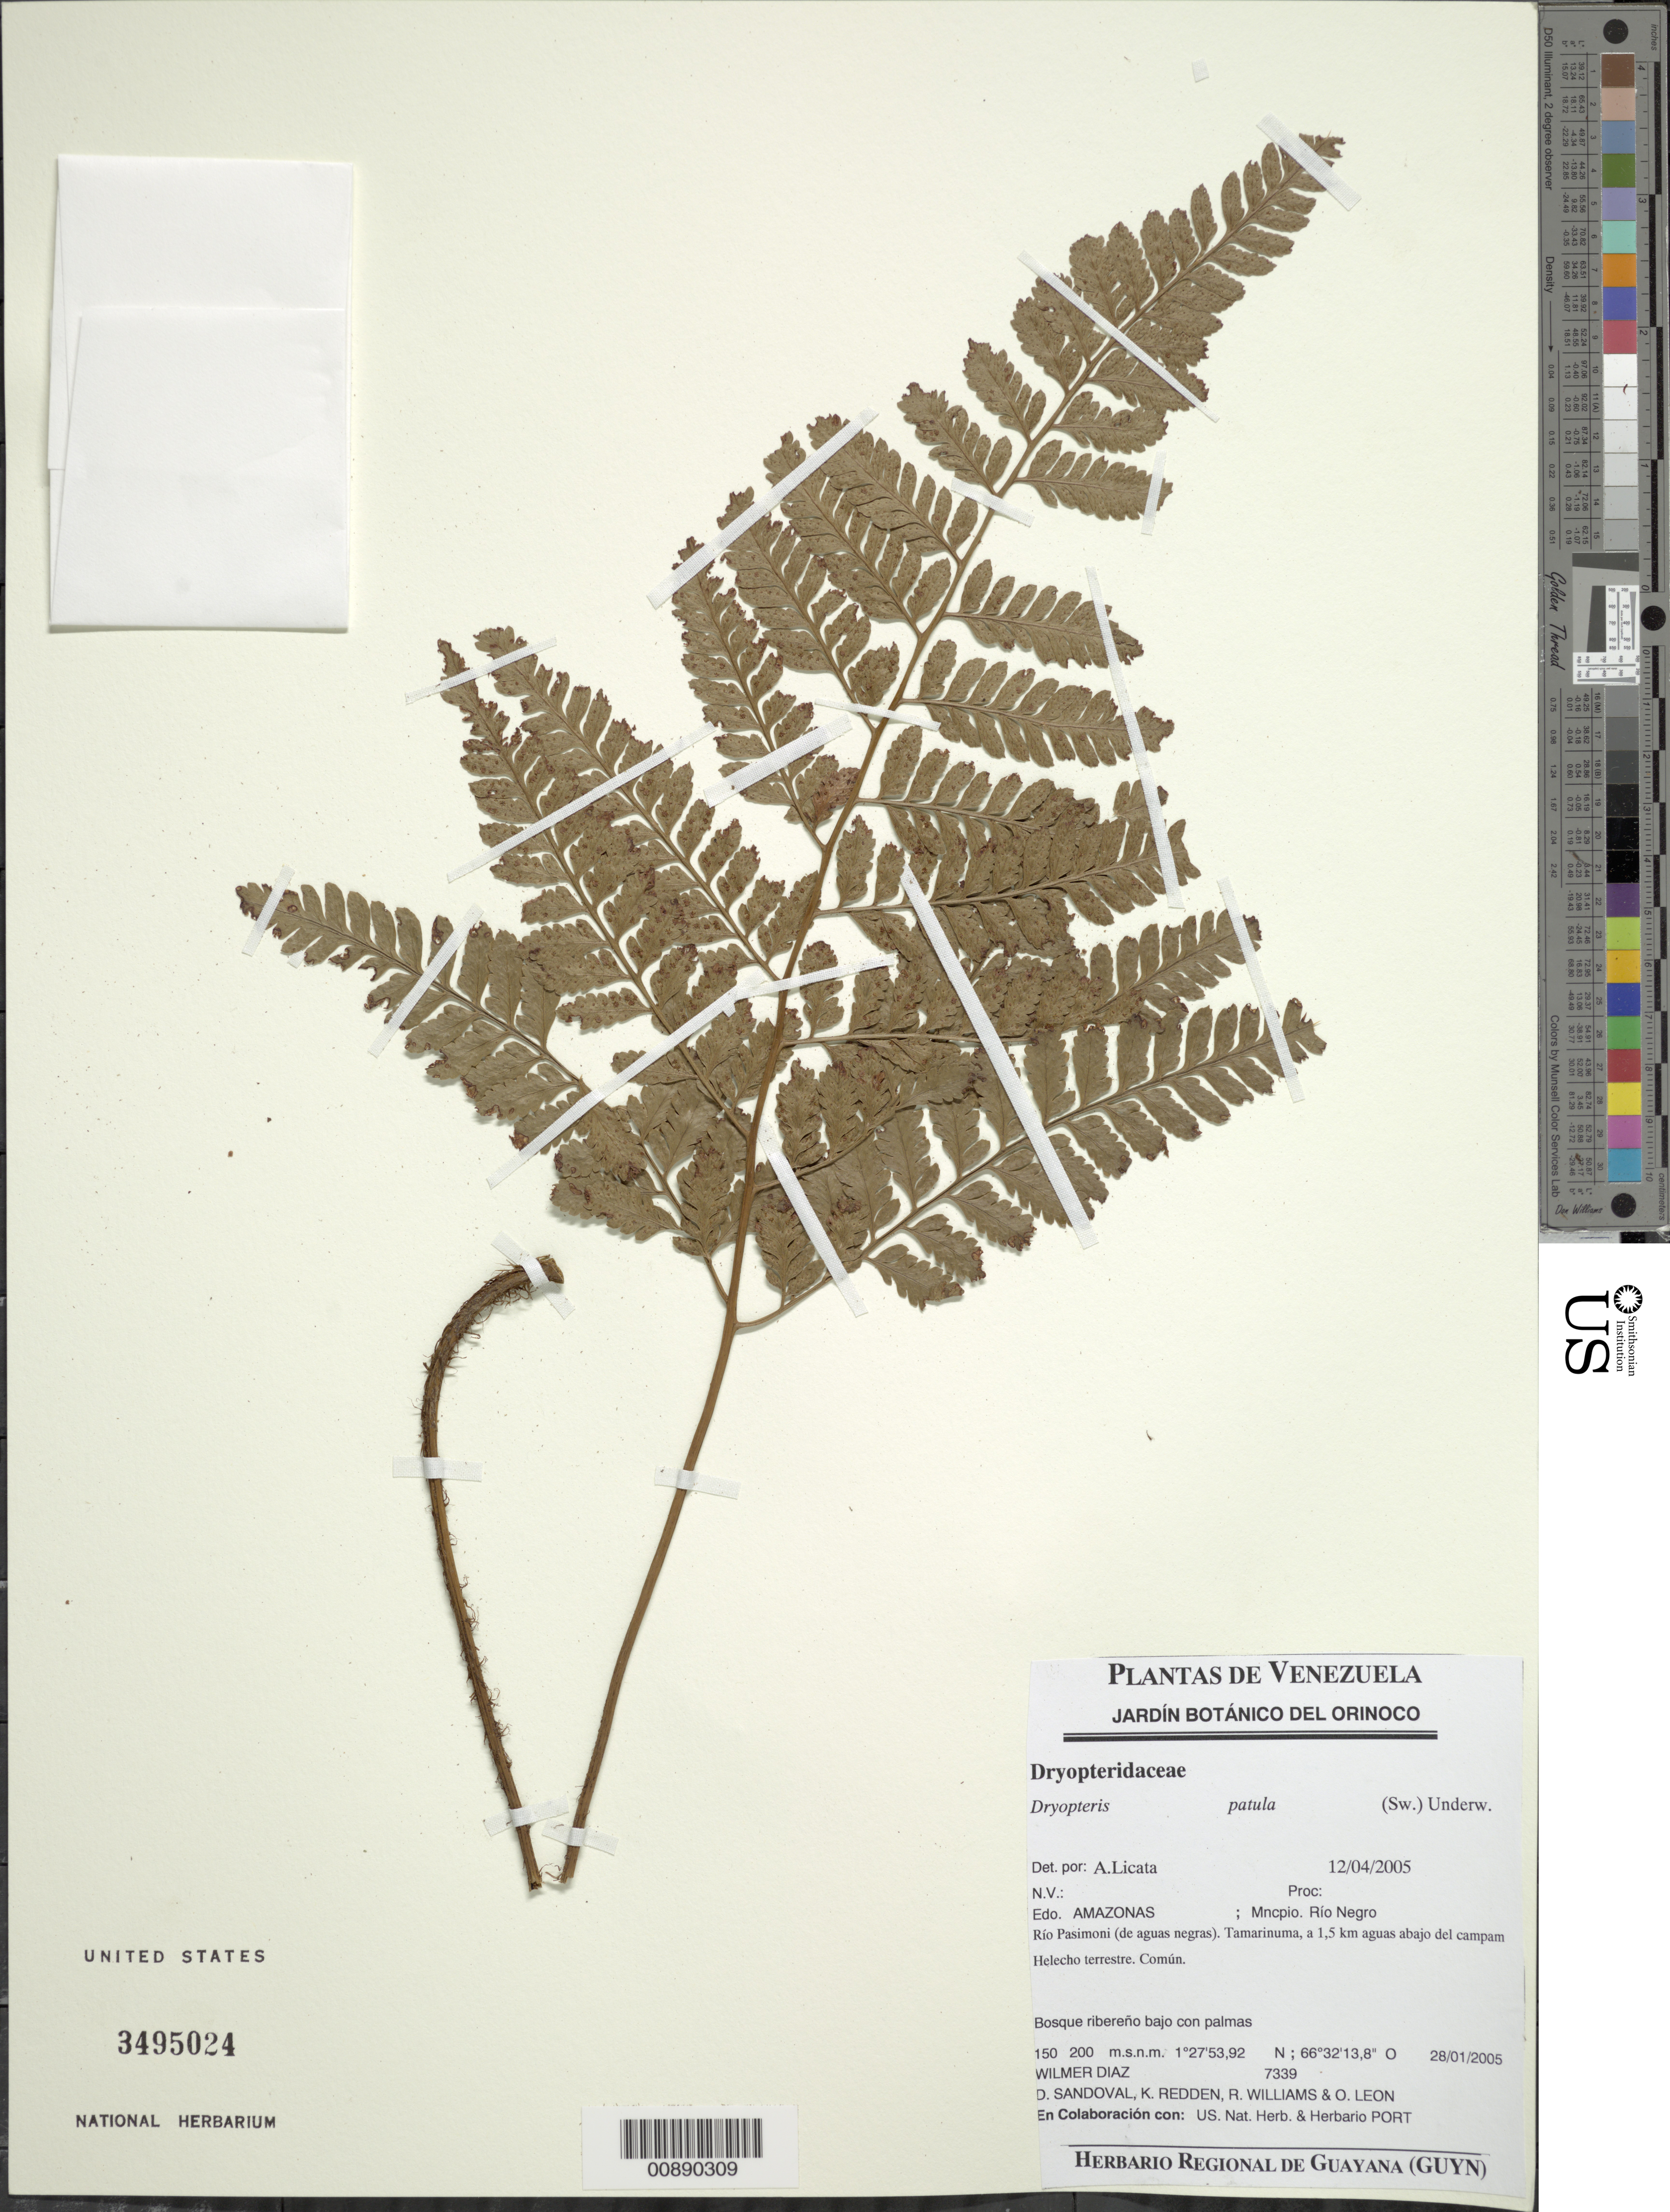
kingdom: Plantae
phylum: Tracheophyta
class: Polypodiopsida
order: Polypodiales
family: Dryopteridaceae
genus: Dryopteris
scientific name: Dryopteris patula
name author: (Sw.) Underw.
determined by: Licata, A., (PORT), Univ. Nac. Exp. de los Llanos Ezequiel Zamora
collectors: W. Díaz P., D. Sandoval, K. M. Redden, R. Williams & O. León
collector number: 7339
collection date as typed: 28-Jan-05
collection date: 2005-01-28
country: Venezuela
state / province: Amazonas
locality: Mun. Río Negro, Río Pasimoni, Tamarinuma, 1.5 km aguas abajo del campamento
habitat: Bosque ribereño bajo con palmas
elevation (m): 150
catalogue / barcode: US 3495024